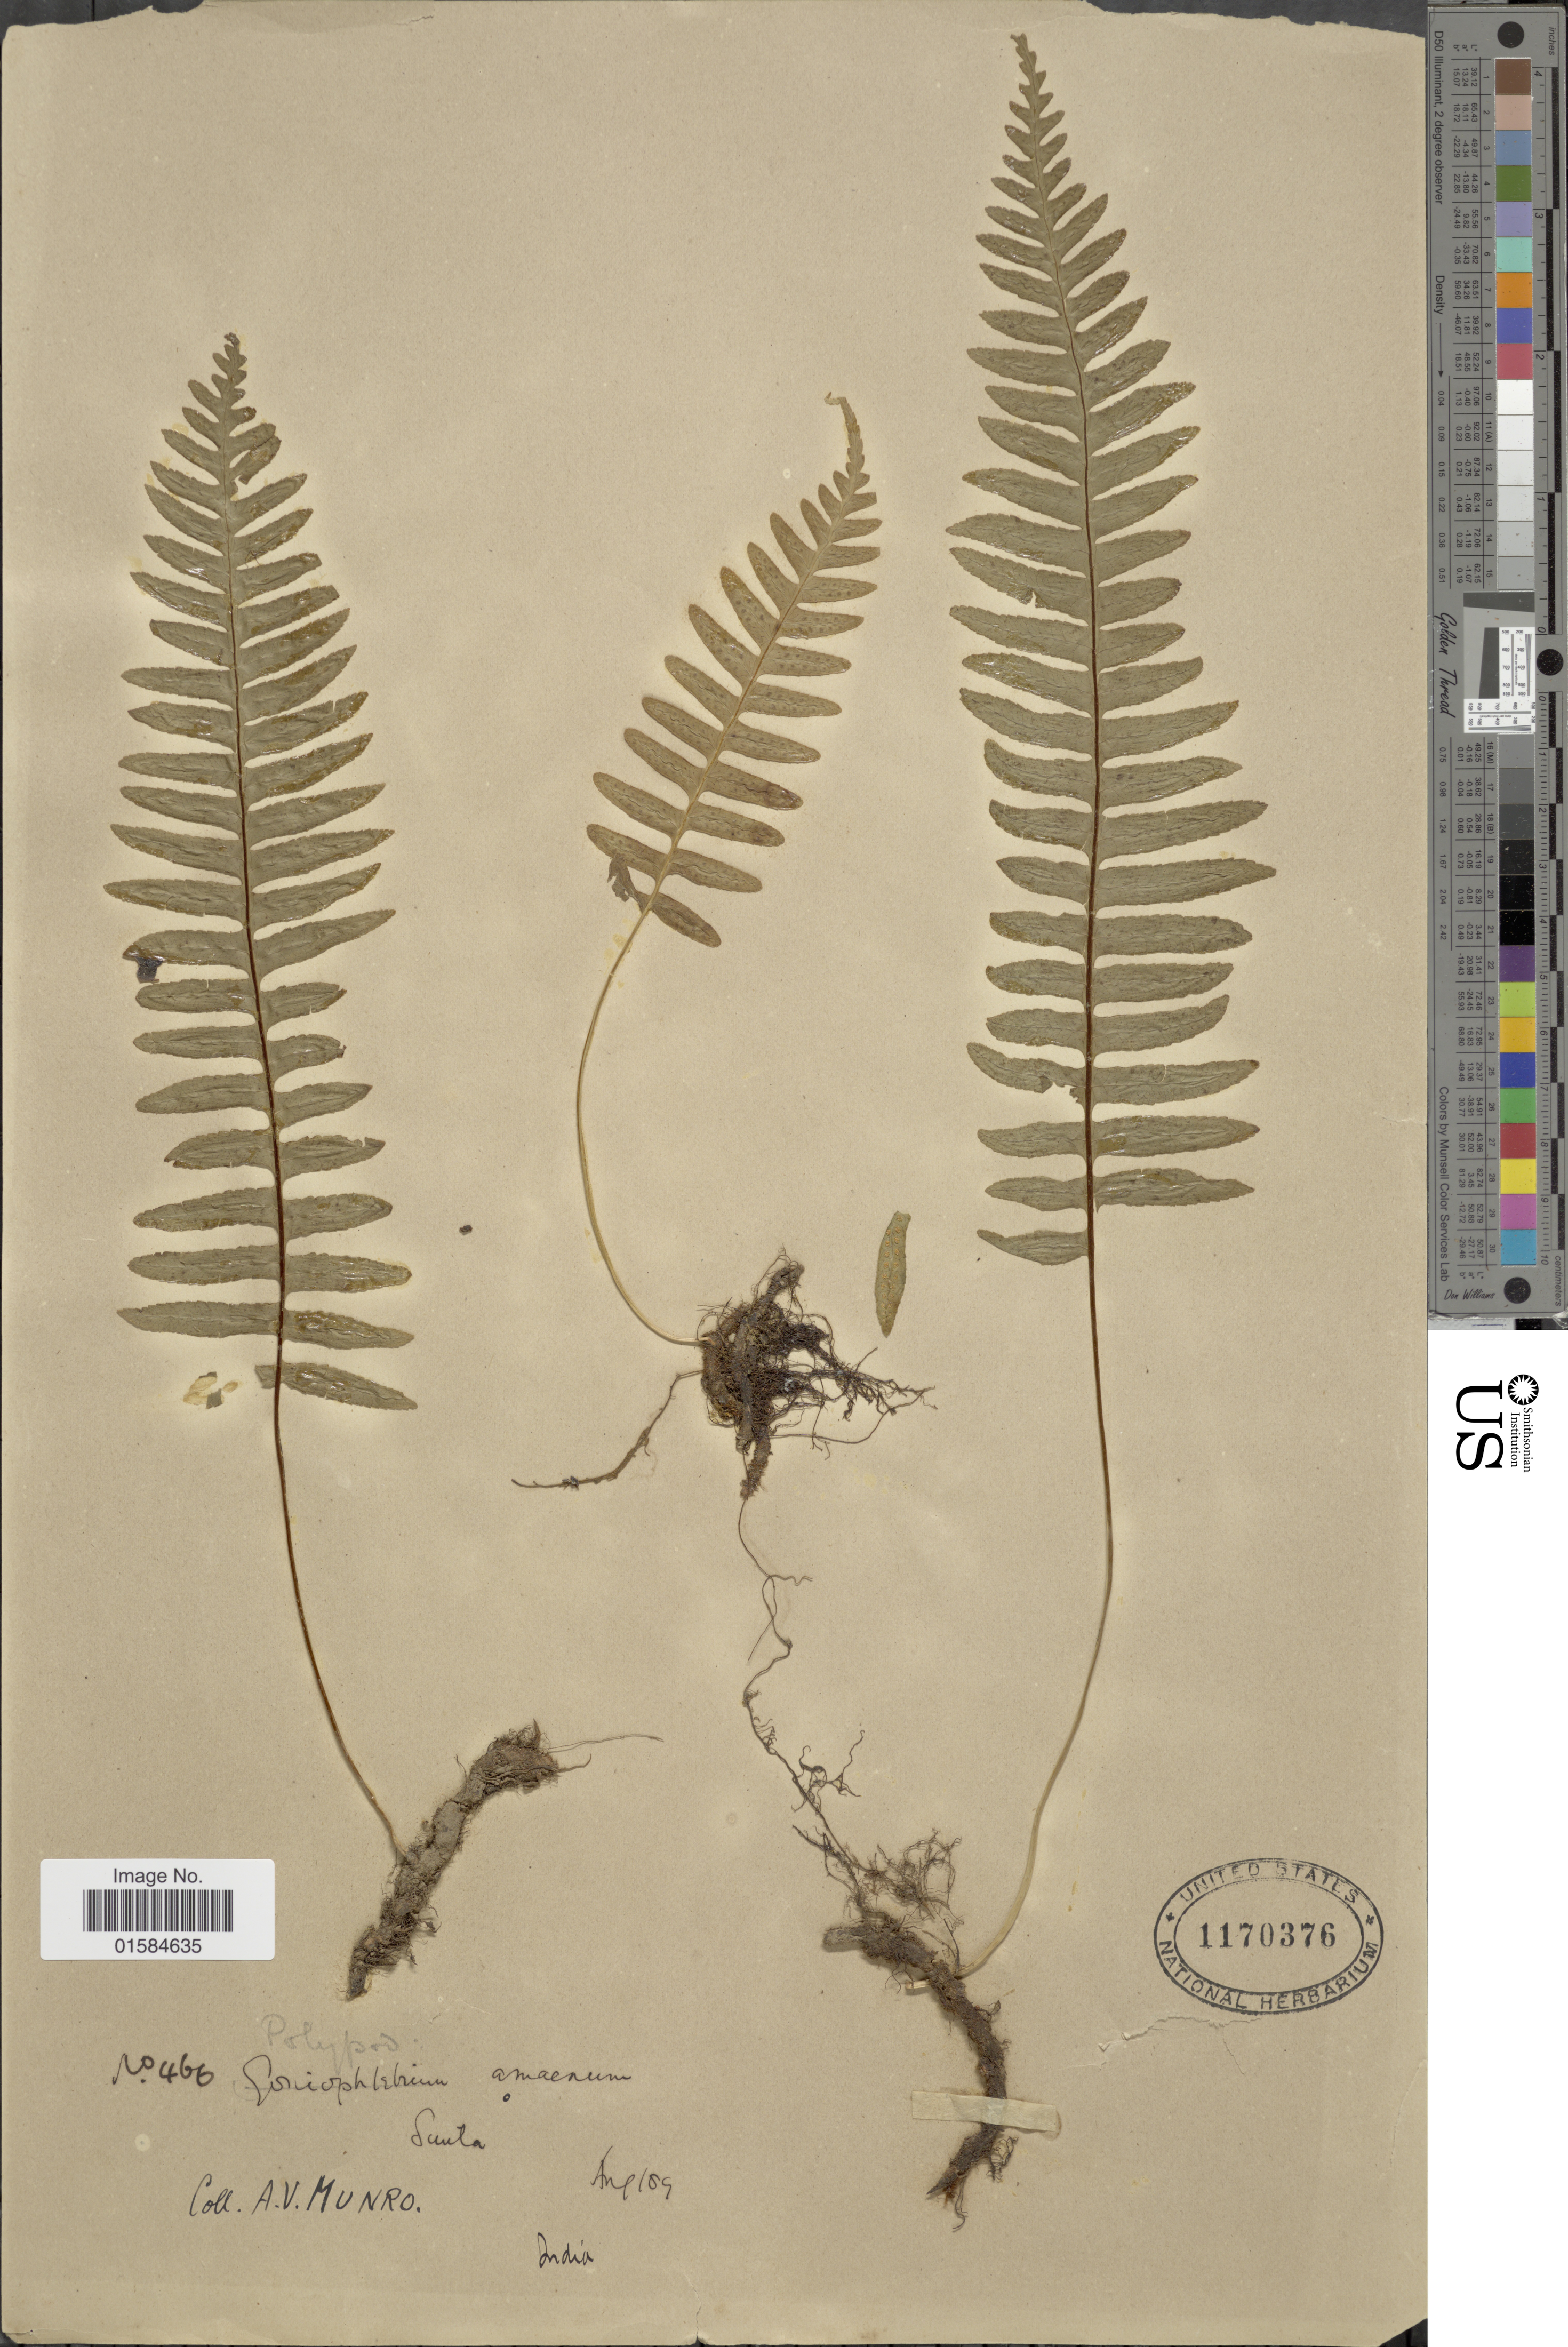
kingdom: Plantae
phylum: Tracheophyta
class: Polypodiopsida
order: Polypodiales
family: Polypodiaceae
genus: Goniophlebium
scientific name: Goniophlebium microrhizoma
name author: (C.B. Clarke) Bedd.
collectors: A. Munro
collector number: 460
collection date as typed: Aug 189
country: India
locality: Shimla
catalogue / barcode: US 1170376